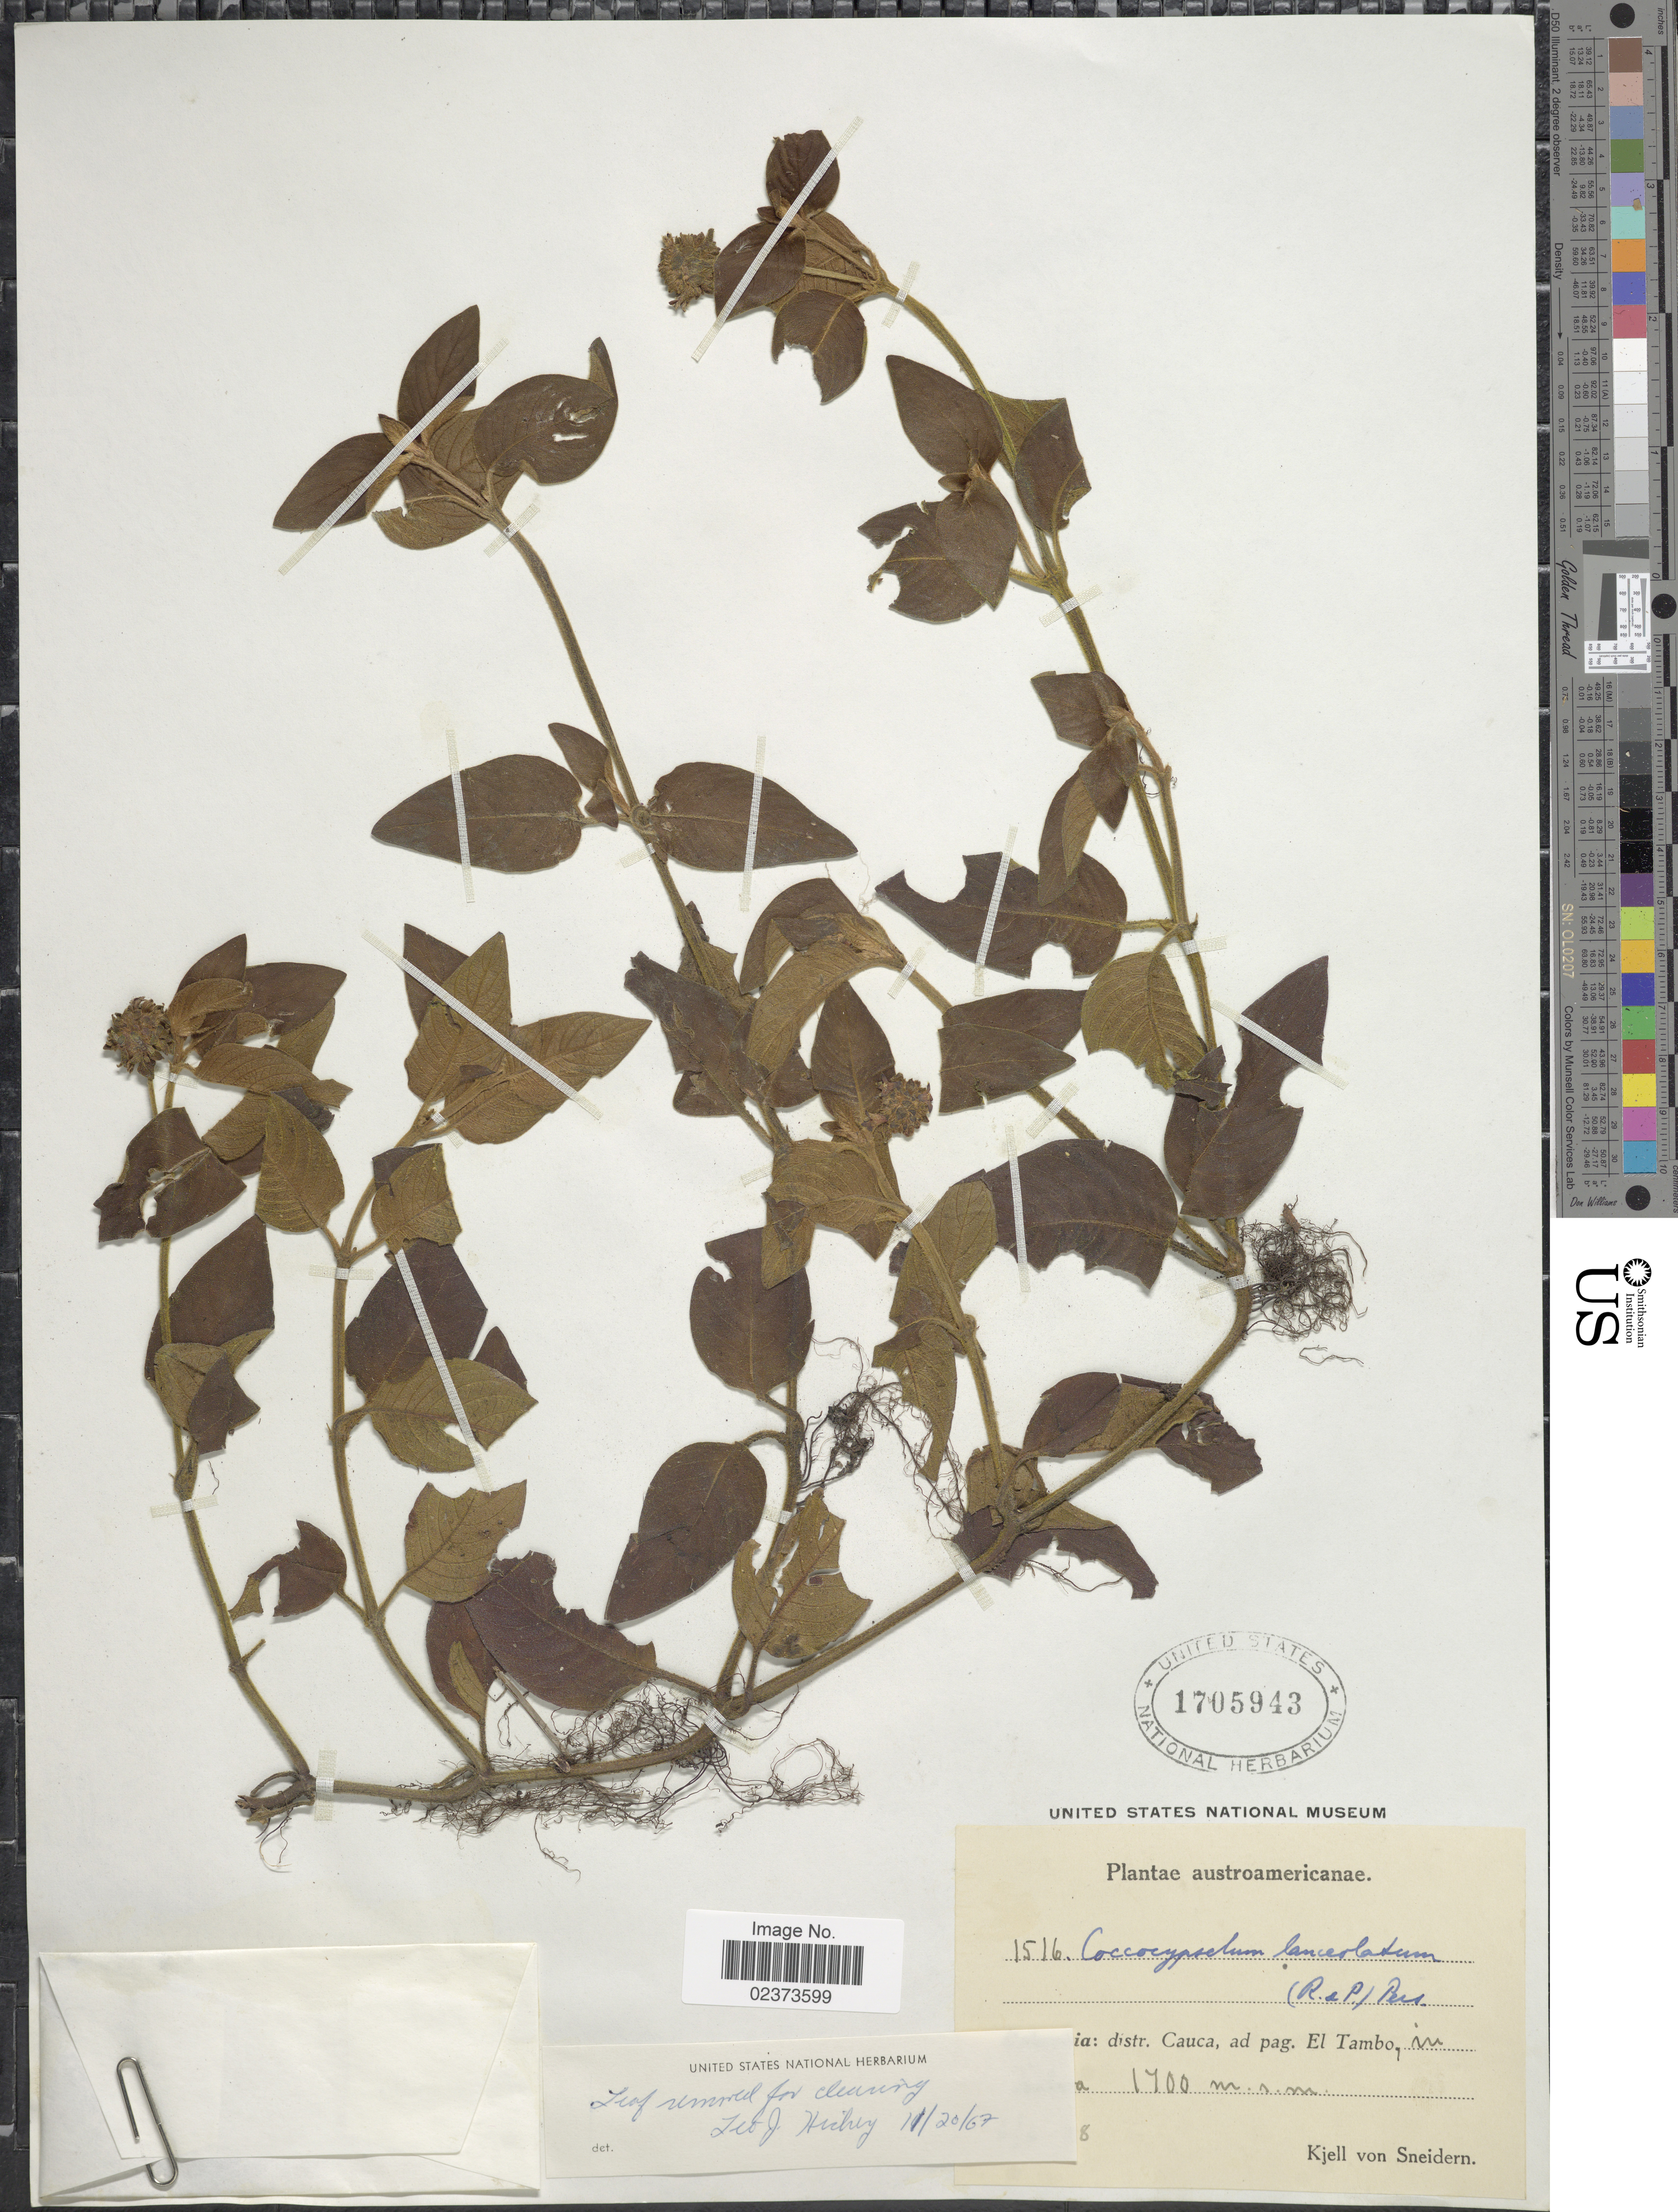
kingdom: Plantae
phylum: Tracheophyta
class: Magnoliopsida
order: Gentianales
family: Rubiaceae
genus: Coccocypselum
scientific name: Coccocypselum lanceolatum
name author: (Ruiz & Pav.) Pers.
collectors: K. von Sneidern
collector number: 1516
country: Colombia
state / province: Cauca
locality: Austroamericanae, [illegible text]: distr. Cauca, ad pag El Tambo, in [illegible text]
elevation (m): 1700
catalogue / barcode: US 1705943